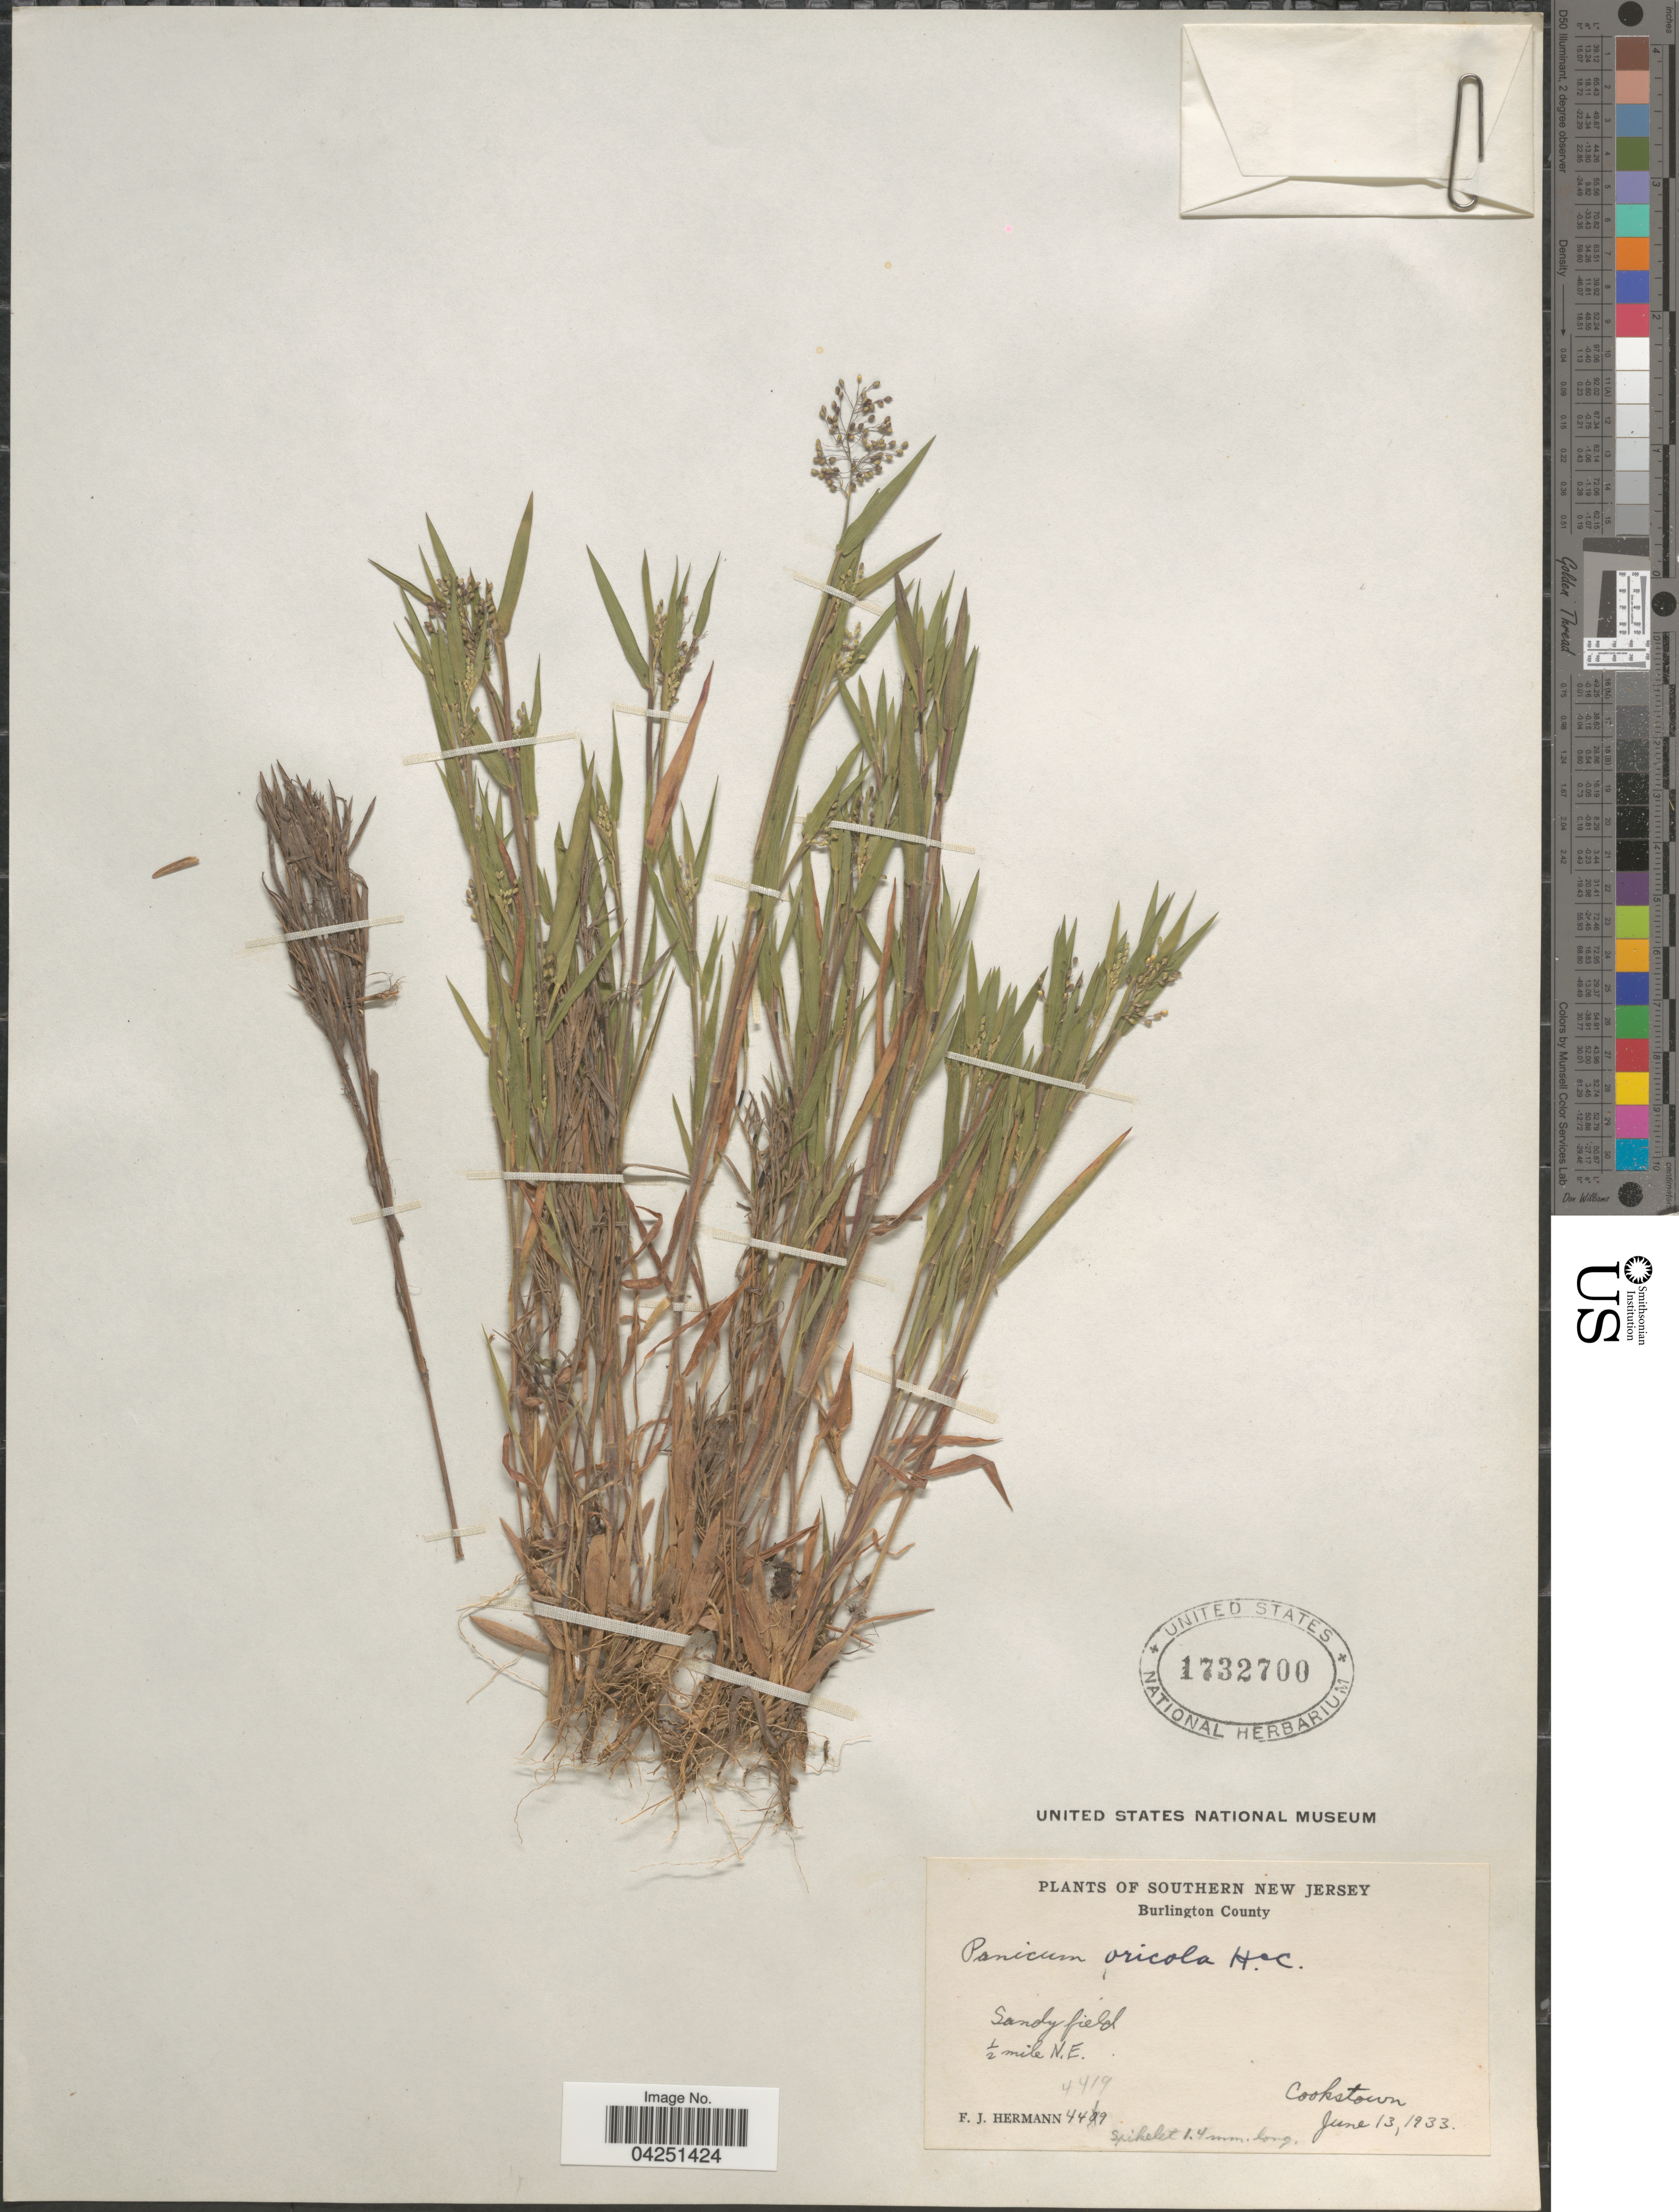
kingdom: Plantae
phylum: Tracheophyta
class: Liliopsida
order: Poales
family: Poaceae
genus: Dichanthelium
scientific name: Dichanthelium acuminatum var. acuminatum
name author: (Sw.) Gould & C.A. Clark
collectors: F. J. Hermann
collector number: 4419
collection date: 1933-06-13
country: United States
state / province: New Jersey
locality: Southern New Jersey. Burlington County. Sandy field ½ mile N.E. Cookstown.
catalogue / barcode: US 1732700